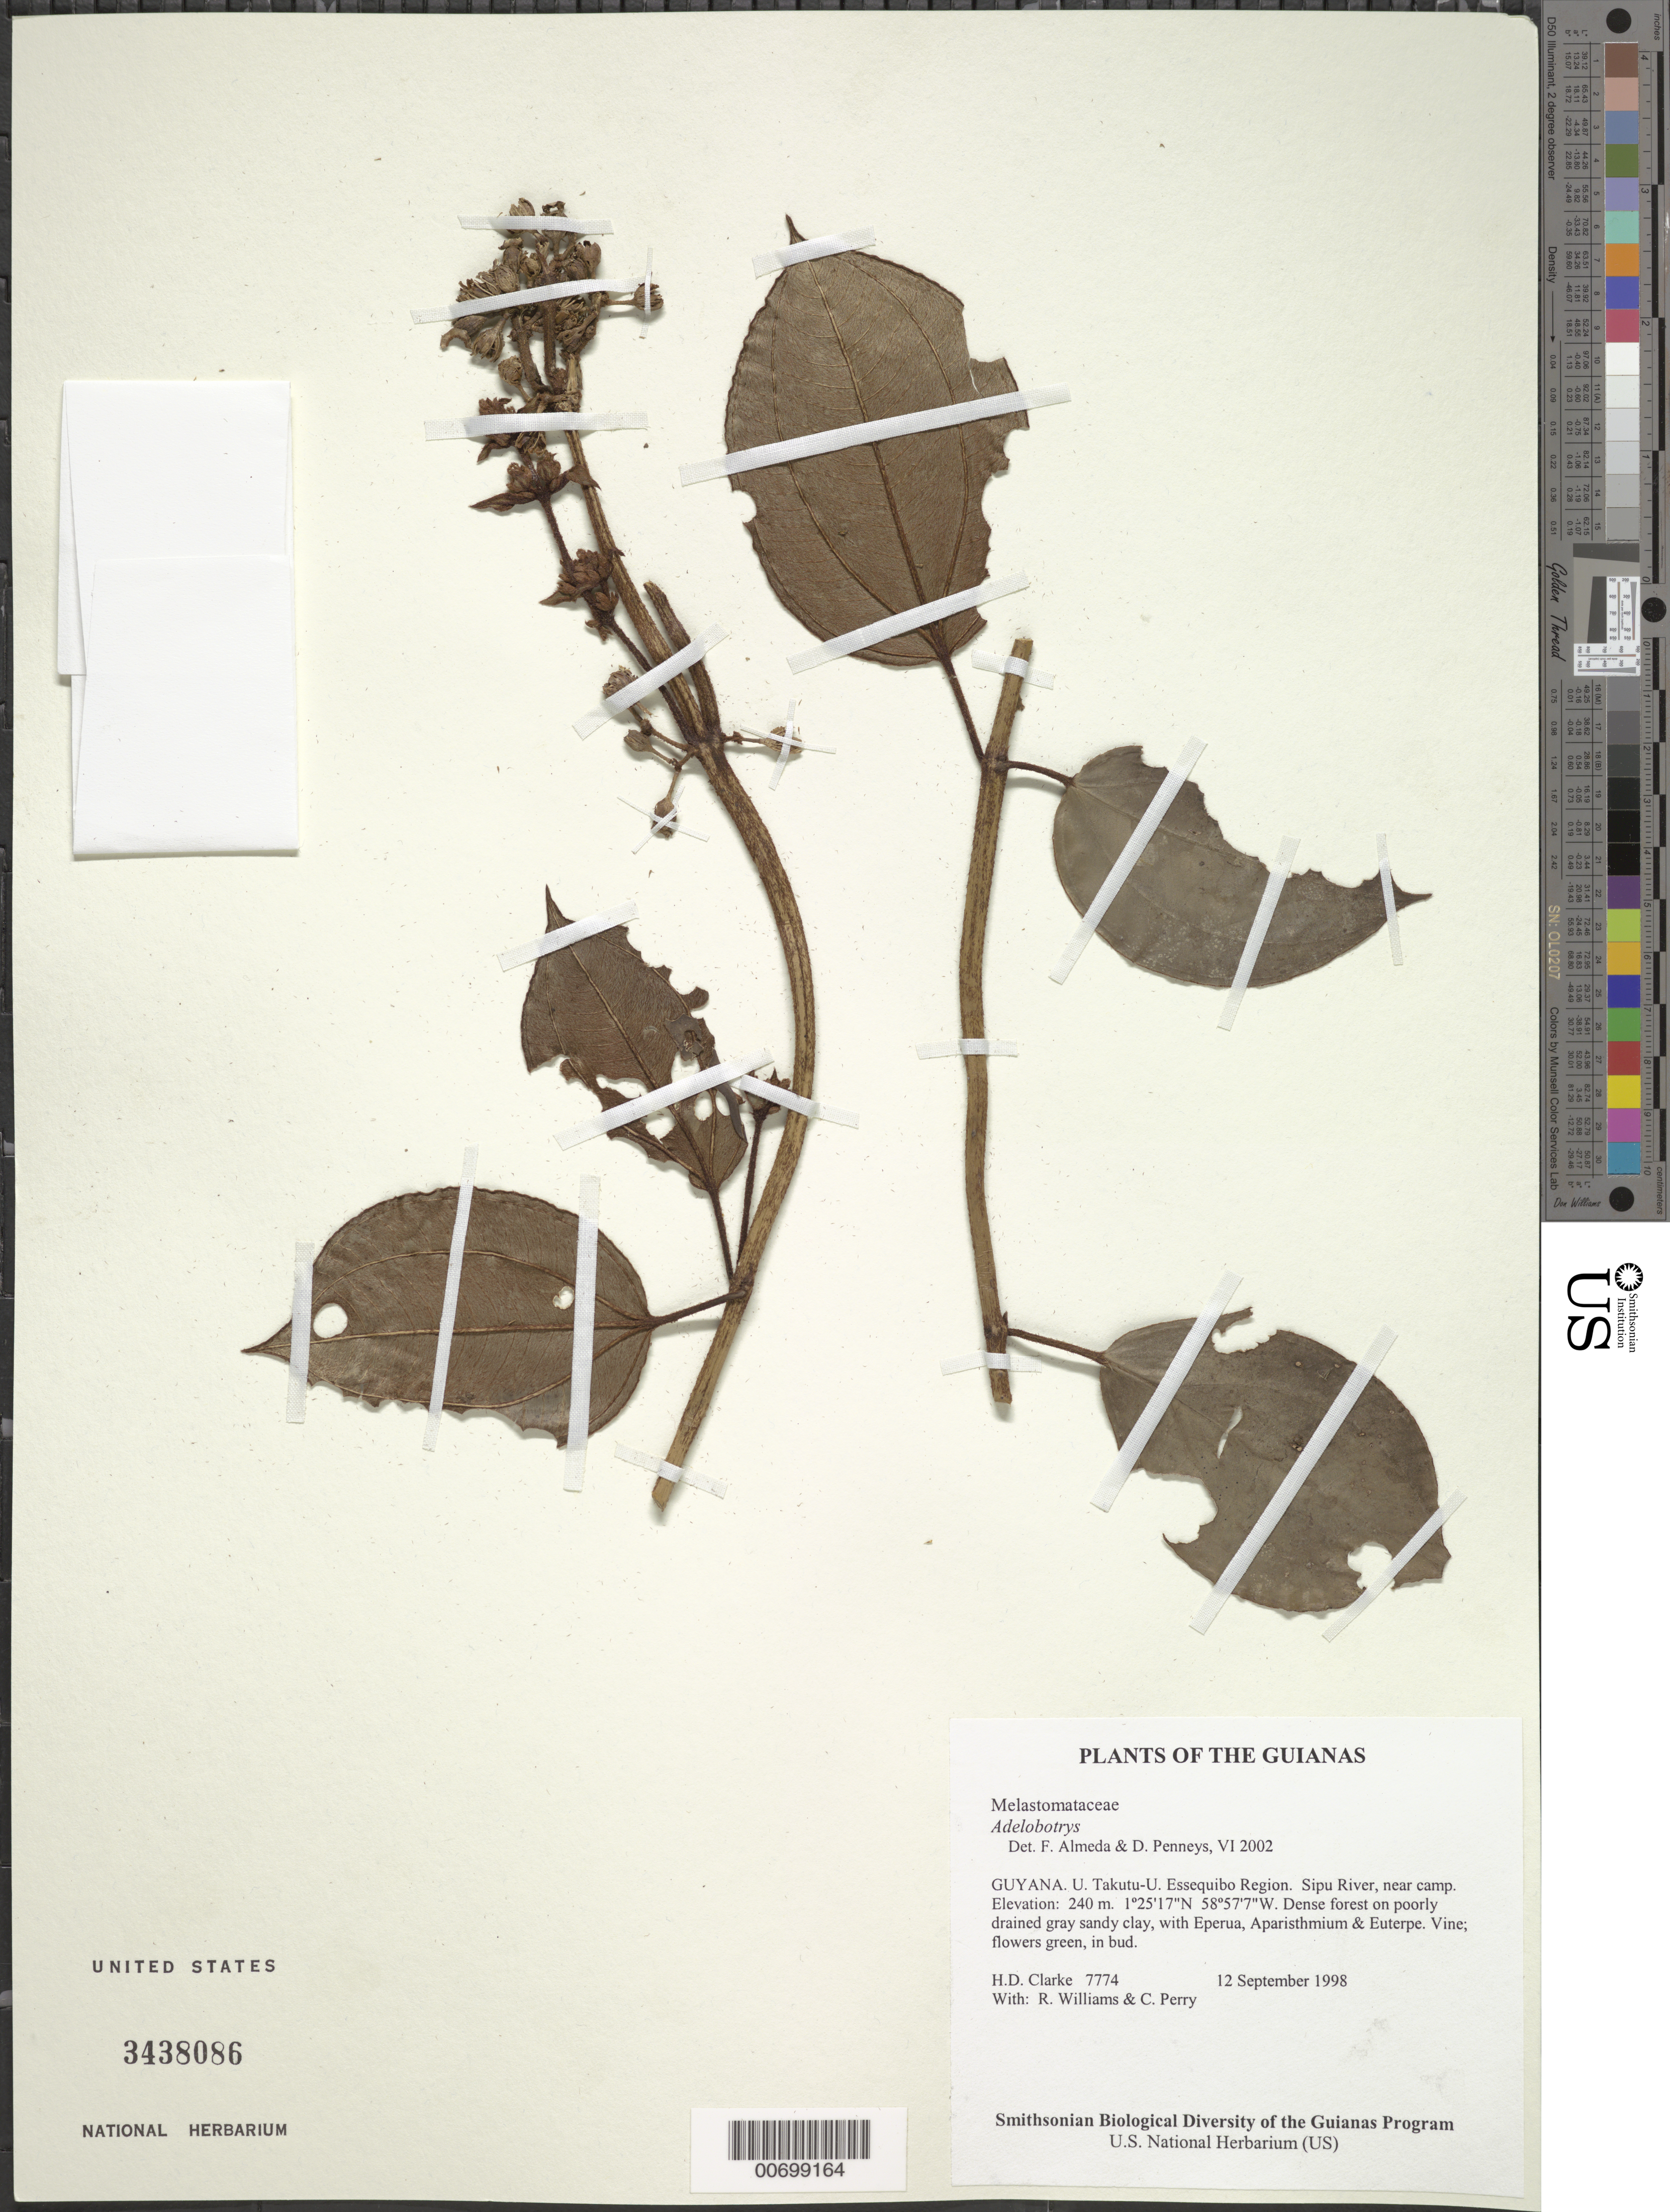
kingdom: Plantae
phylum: Tracheophyta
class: Magnoliopsida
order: Myrtales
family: Melastomataceae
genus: Adelobotrys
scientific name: Adelobotrys sp.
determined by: Almeda, F.; Penneys, D. S.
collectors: H. D. Clarke, R. Williams & C. Perry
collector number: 7774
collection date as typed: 12 September 1998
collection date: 1998-09-12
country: Guyana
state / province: U. Takutu-U. Essequibo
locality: Sipu River, near camp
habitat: Dense forest on poorly drained gray sandy clay, with Eperua, Aparisthmium & Euterpe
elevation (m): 240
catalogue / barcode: US 3438086